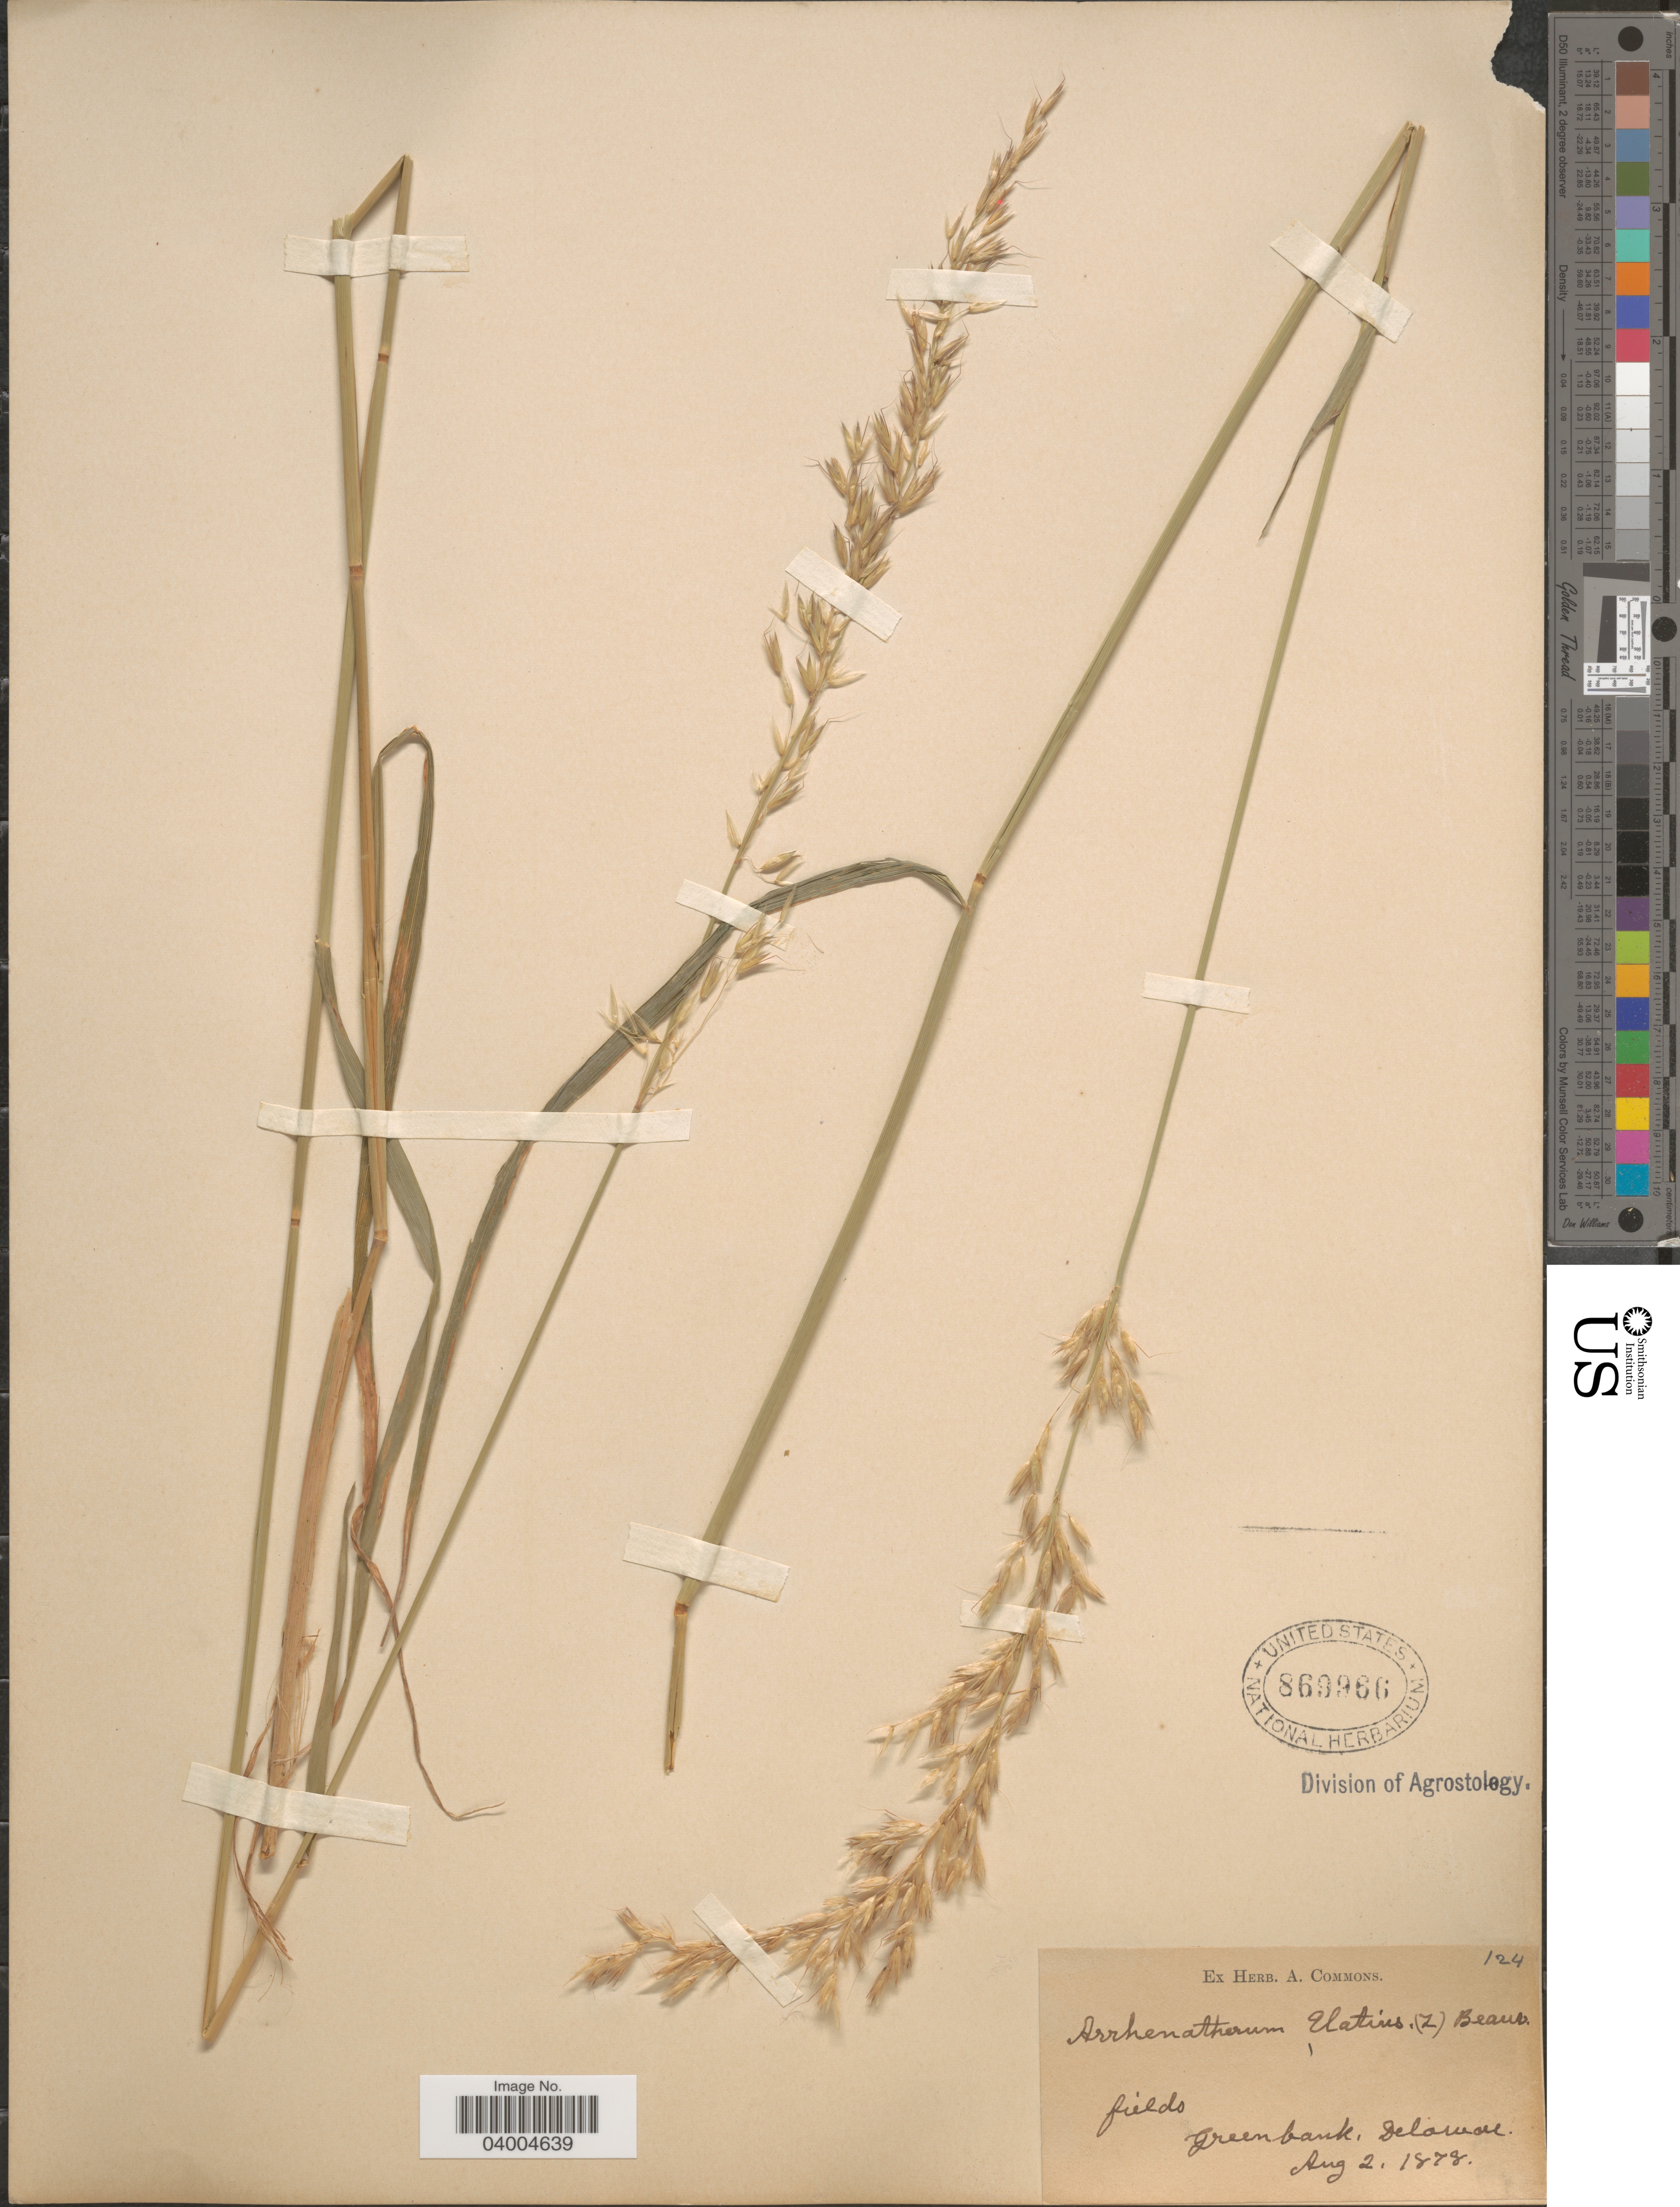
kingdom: Plantae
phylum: Tracheophyta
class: Liliopsida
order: Poales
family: Poaceae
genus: Arrhenatherum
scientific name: Arrhenatherum elatius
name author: (L.) J. Presl & C. Presl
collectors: ex herb. A. Commons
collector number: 124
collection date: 1878-08-02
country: United States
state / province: Delaware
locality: Greenbank.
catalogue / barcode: US 869966